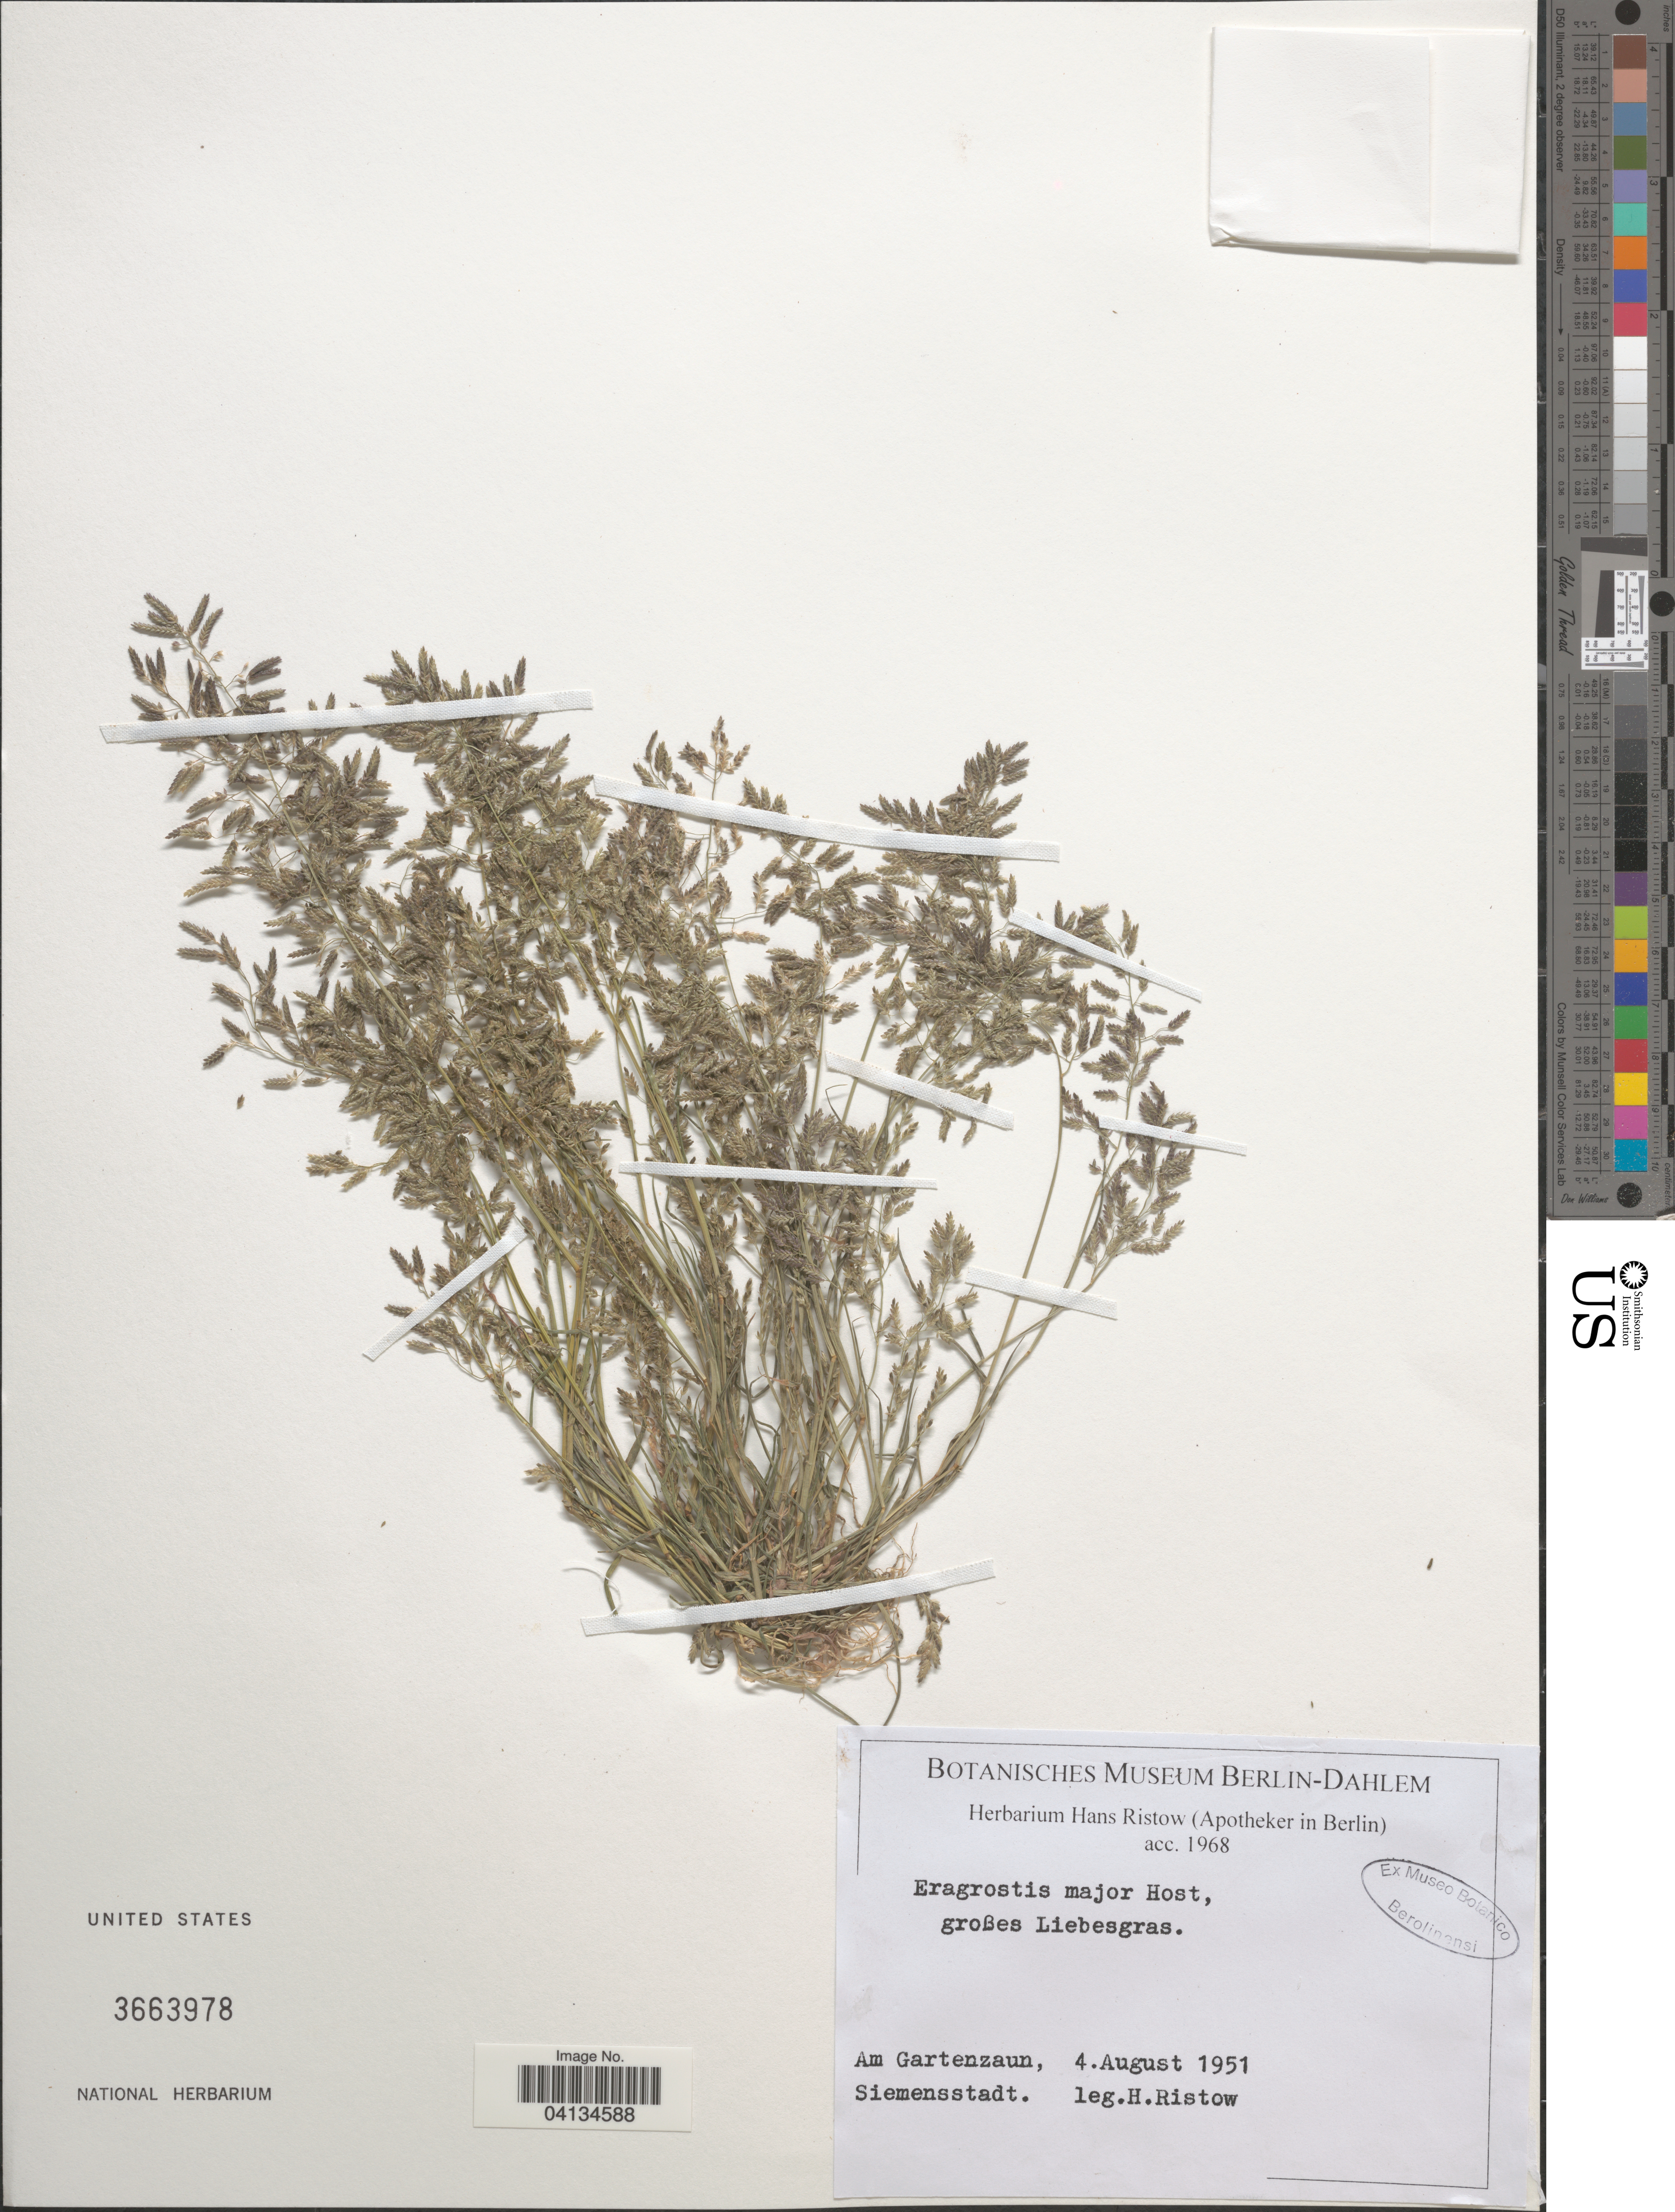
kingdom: Plantae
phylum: Tracheophyta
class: Liliopsida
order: Poales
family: Poaceae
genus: Eragrostis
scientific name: Eragrostis cilianensis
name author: (All.) Vignolo ex Janch.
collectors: H. Ristow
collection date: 1951-08-04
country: Germany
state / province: Berlin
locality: Am Gartenzaun, Siemensstadt.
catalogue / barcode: US 3663978